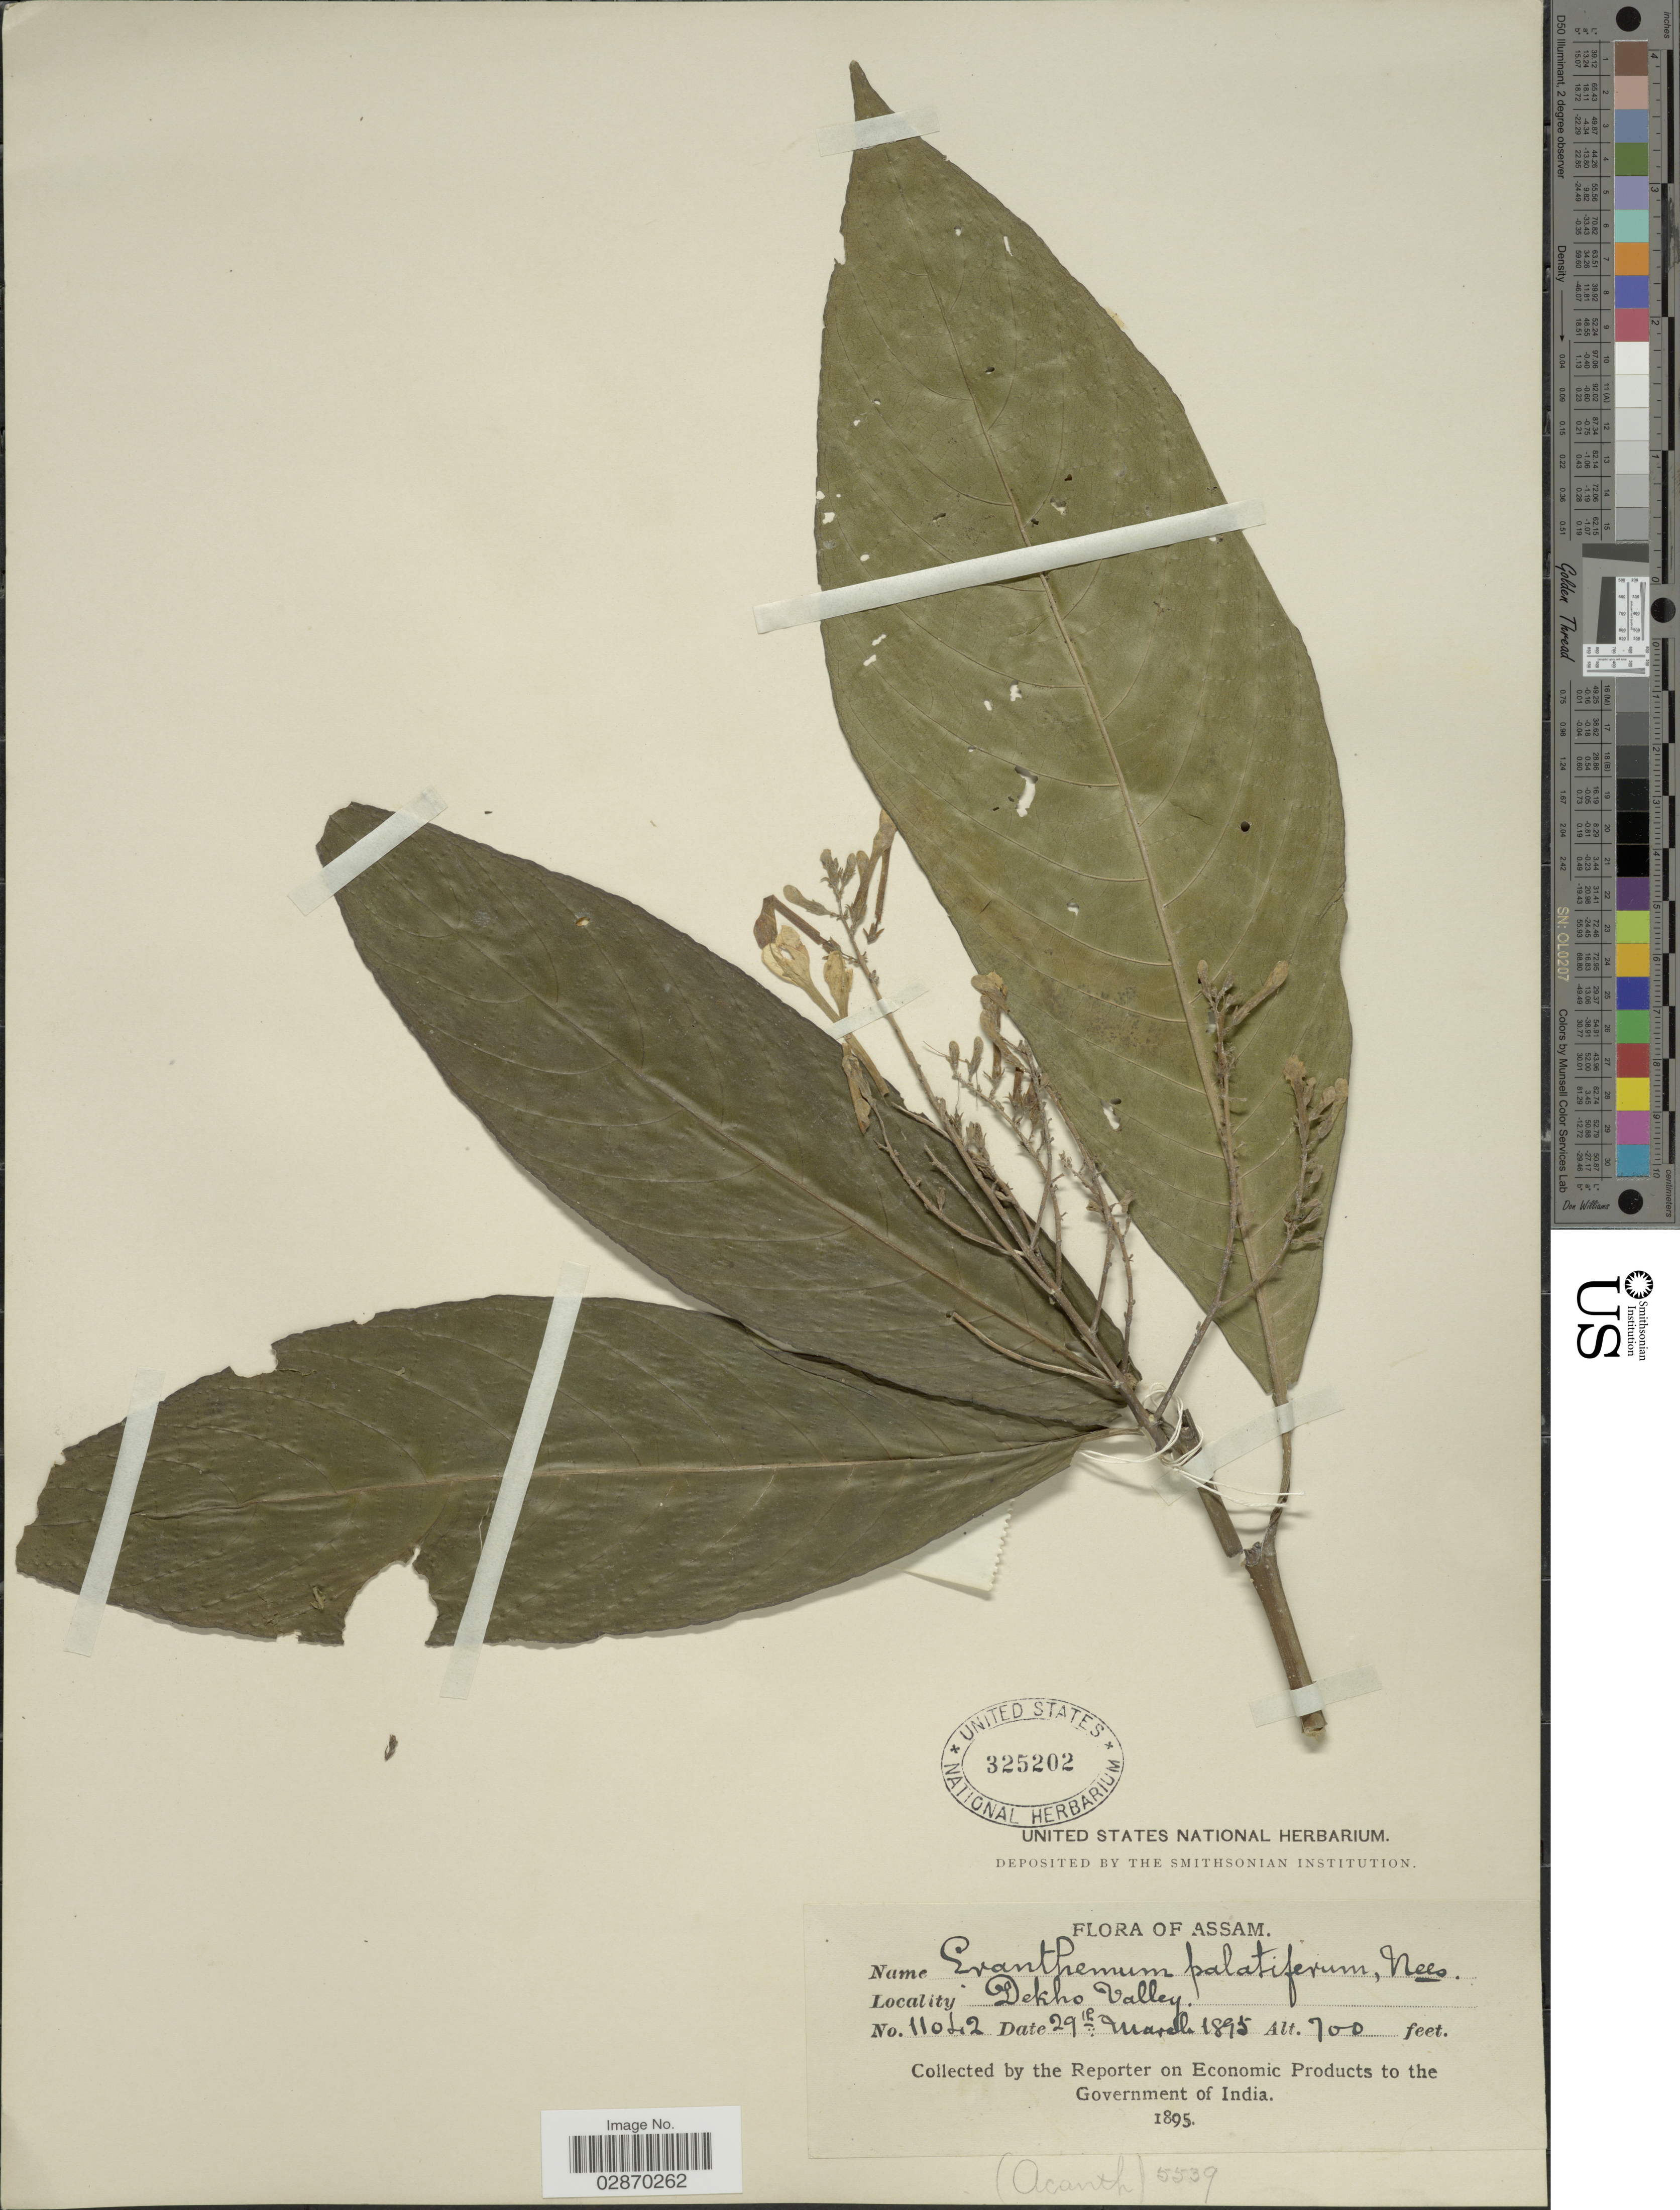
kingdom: Plantae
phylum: Tracheophyta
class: Magnoliopsida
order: Lamiales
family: Acanthaceae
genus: Pseuderanthemum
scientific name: Pseuderanthemum palatiferum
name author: (Wall.) Radlk.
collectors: Reporter on Economic Products to the Government of India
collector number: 11042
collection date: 1895-03-29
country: India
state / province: Assam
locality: Dekho Valley.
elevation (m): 213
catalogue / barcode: US 325202